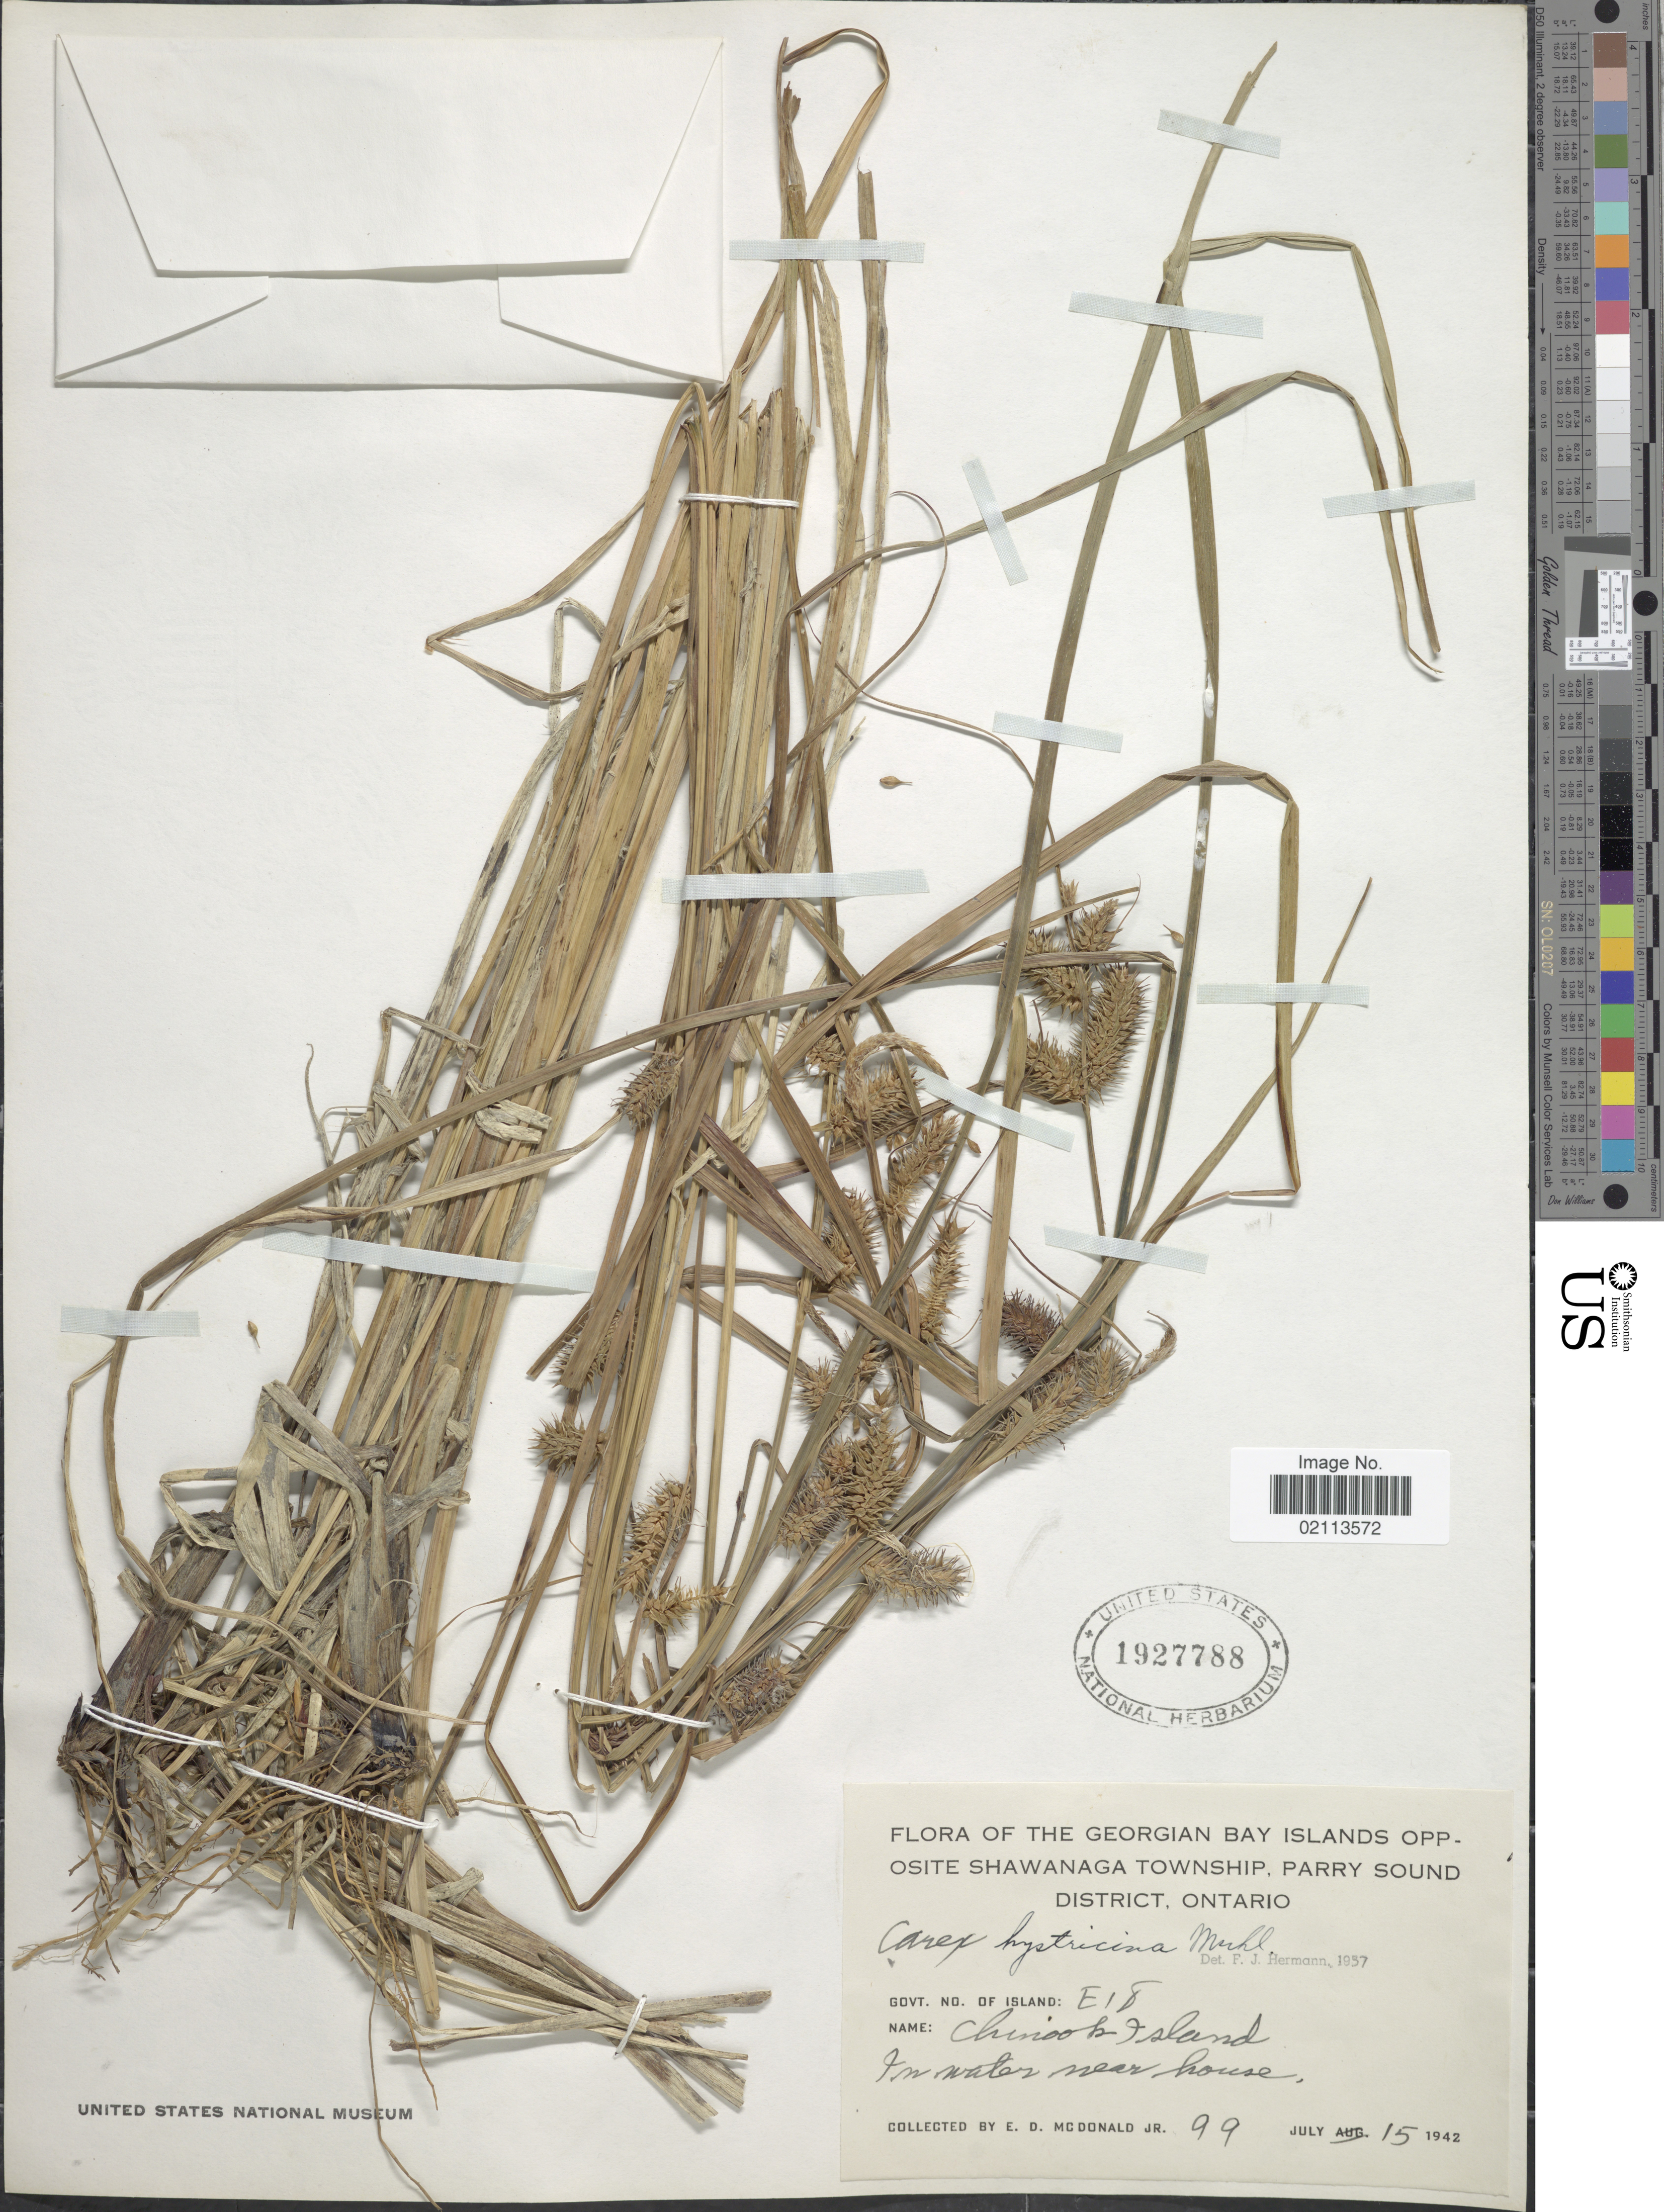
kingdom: Plantae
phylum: Tracheophyta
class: Liliopsida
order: Poales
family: Cyperaceae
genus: Carex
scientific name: Carex hystericina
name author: Muhl. ex Willd.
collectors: E. D. McDonald Jr.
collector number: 99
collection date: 1942-07-15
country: Canada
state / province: Ontario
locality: The Georgian Bay Islands Opposite Shawanaga Township, Parry Sound District, Govt. No. of Island: E 18, Chinook Island, In water near house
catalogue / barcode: US 1927788